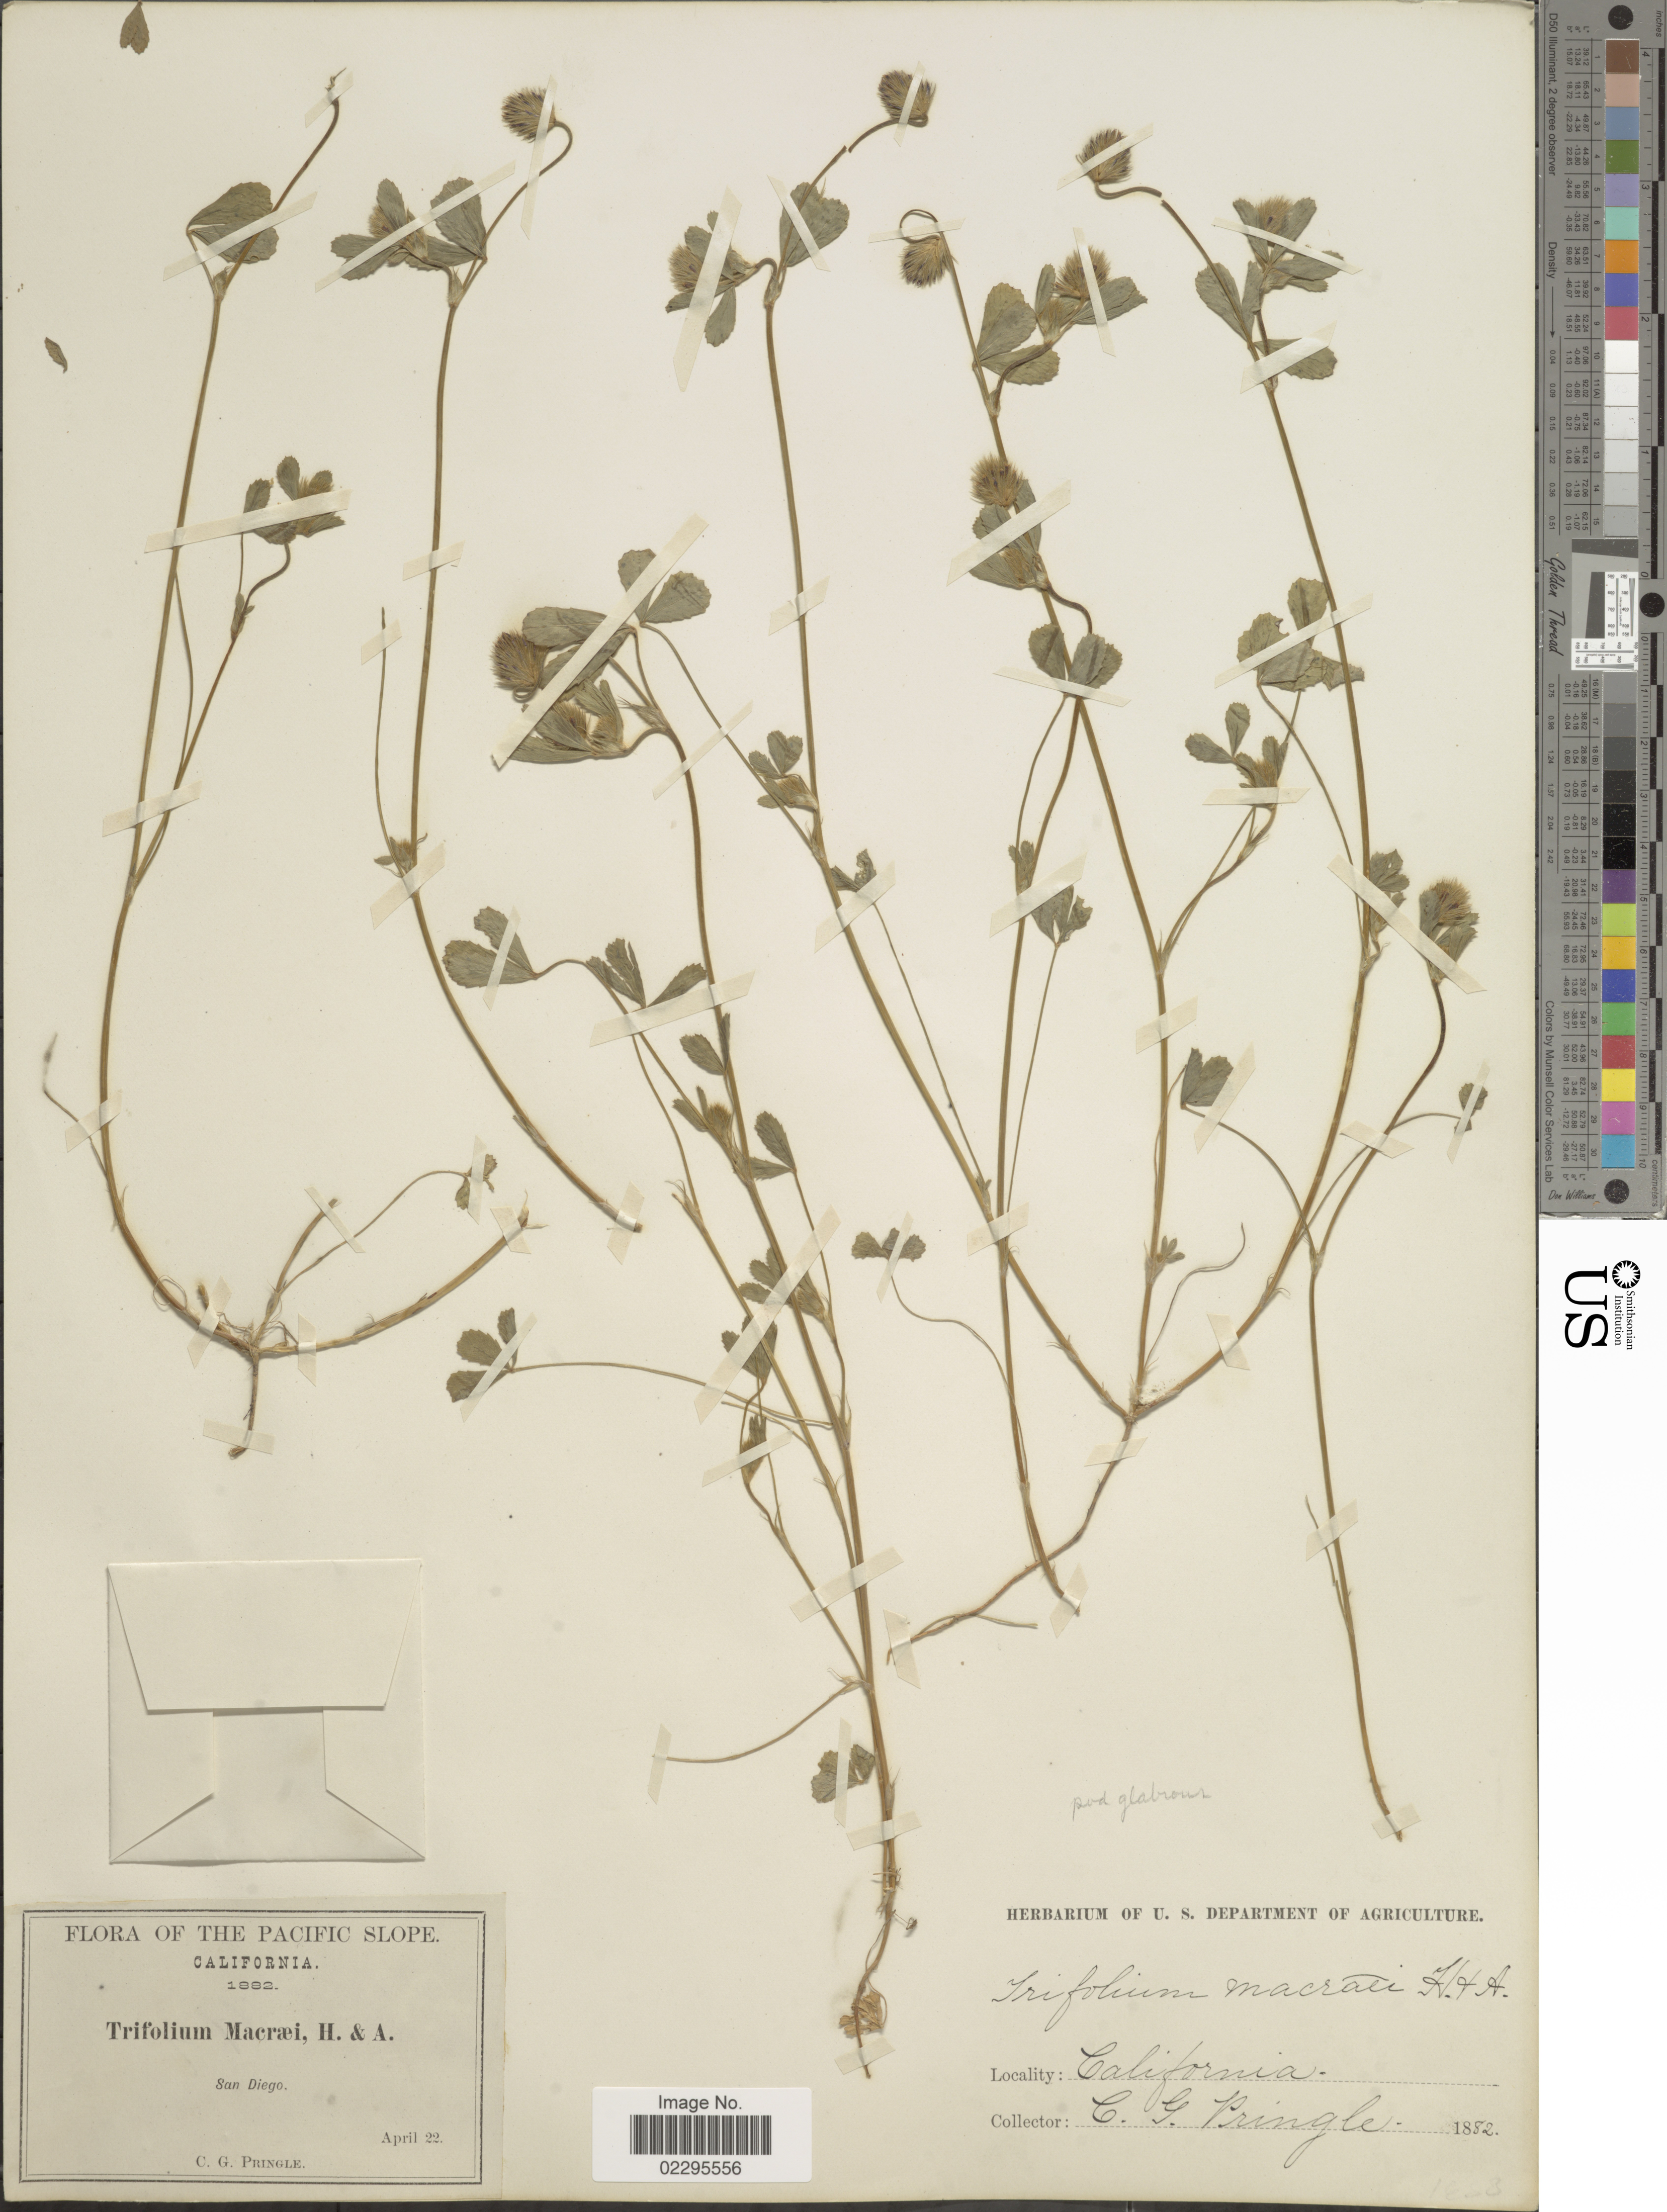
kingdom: Plantae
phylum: Tracheophyta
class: Magnoliopsida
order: Fabales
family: Fabaceae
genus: Trifolium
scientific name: Trifolium albopurpureum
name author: Torr. & A. Gray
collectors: C. G. Pringle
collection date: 1882-04-22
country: United States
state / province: California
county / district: San Diego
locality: Pacific Slope. San Diego